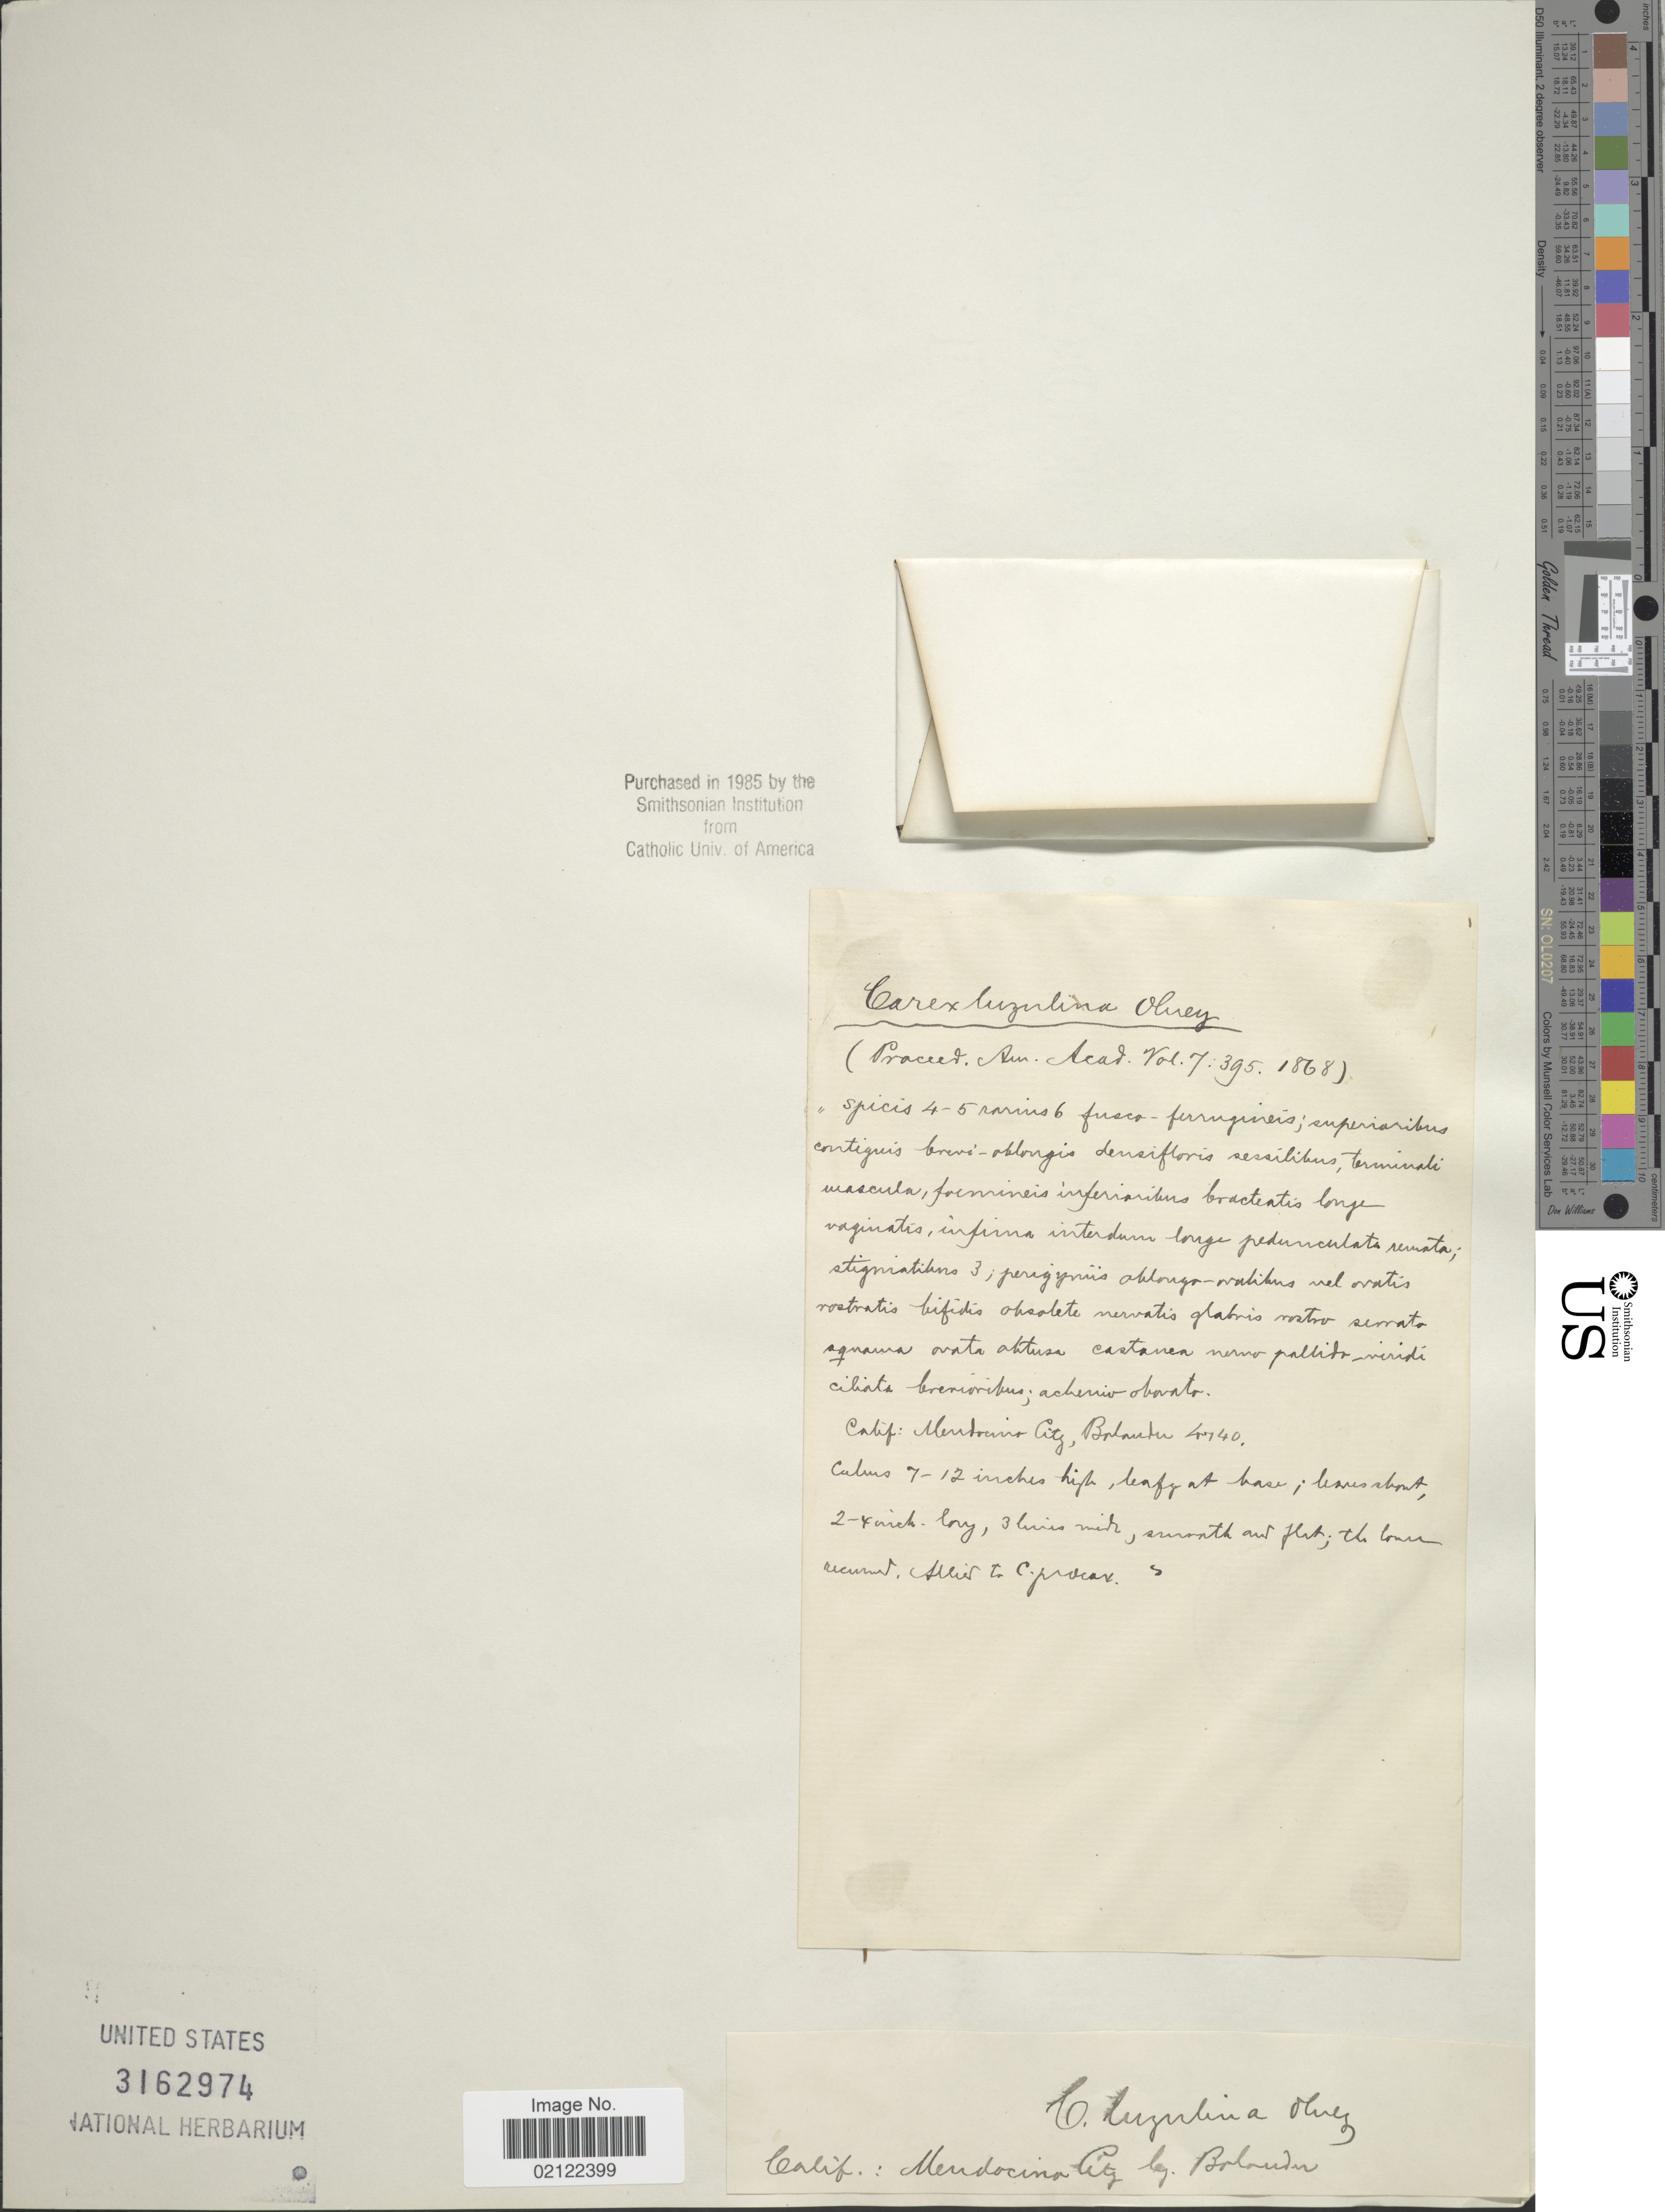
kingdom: Plantae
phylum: Tracheophyta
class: Liliopsida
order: Poales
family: Cyperaceae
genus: Carex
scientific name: Carex luzulina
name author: Olney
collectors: -. Bolander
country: United States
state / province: California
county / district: Mendocino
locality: Calif.: Mendocino City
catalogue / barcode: US 3162974